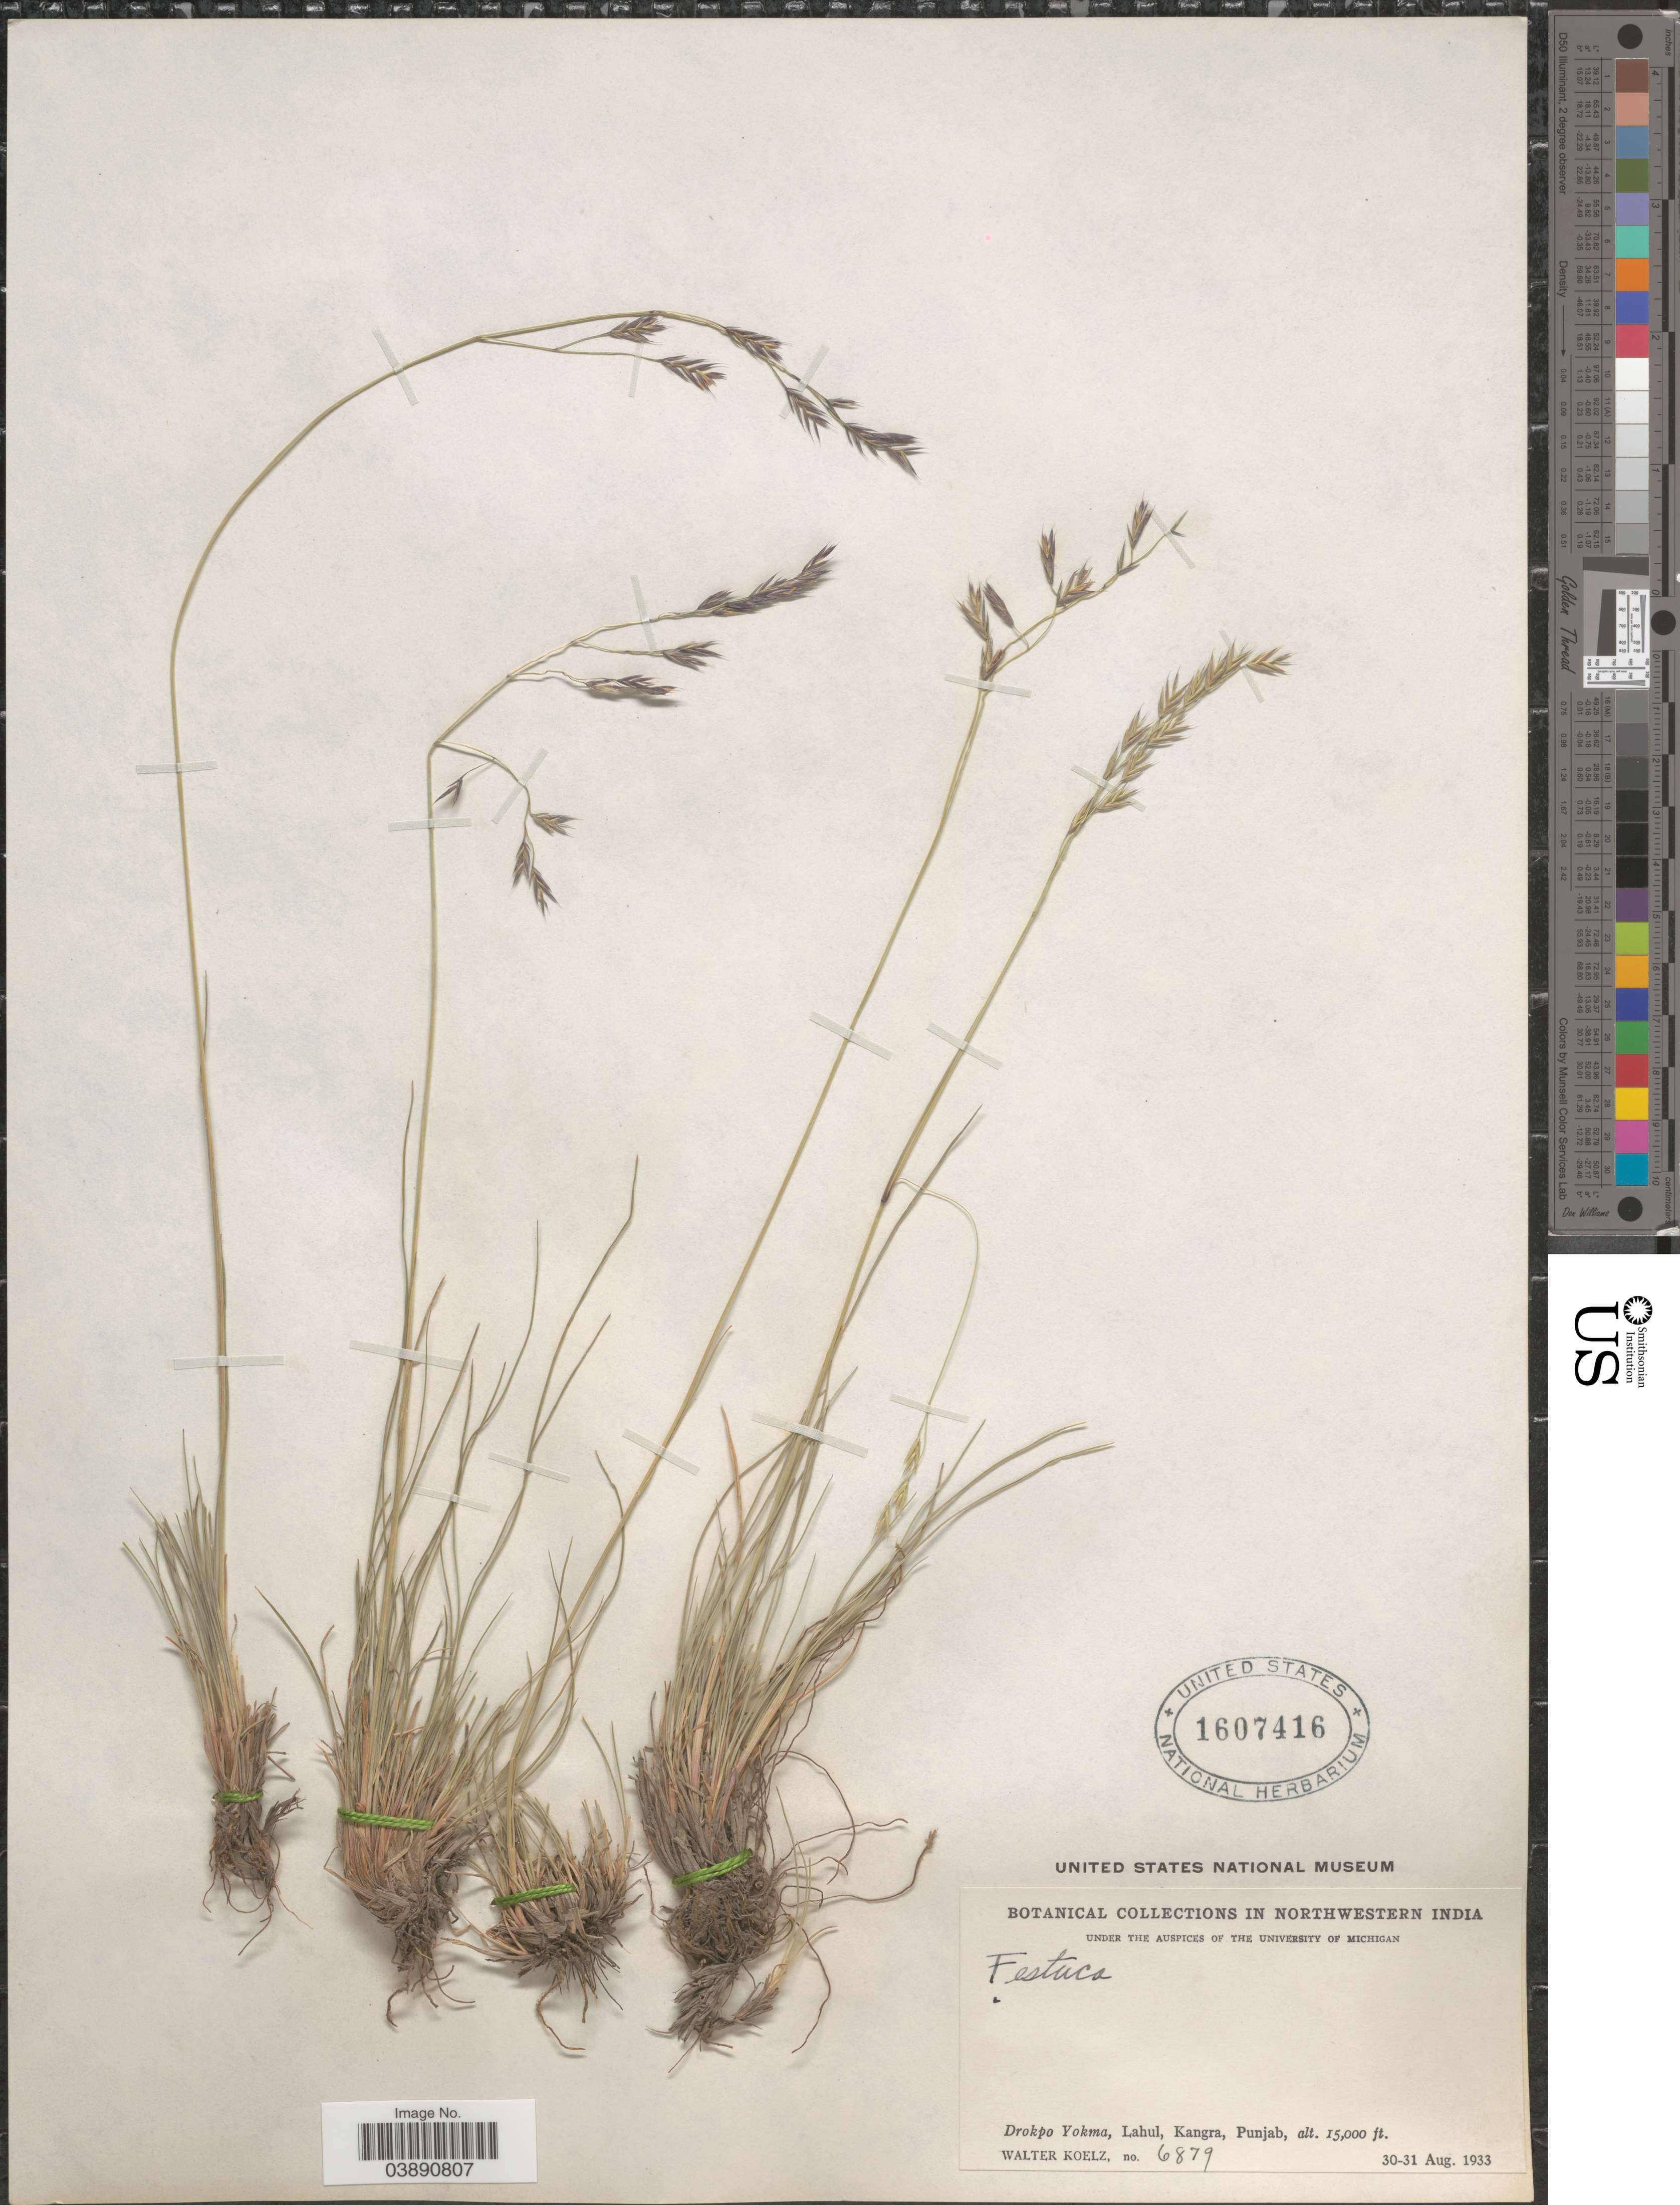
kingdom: Plantae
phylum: Tracheophyta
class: Liliopsida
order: Poales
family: Poaceae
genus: Festuca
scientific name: Festuca cumminsii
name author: Stapf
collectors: W. N. Koelz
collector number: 6879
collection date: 1933-08-30/1933-08-31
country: India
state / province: Punjab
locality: Northwestern India. Drokpo Yokma, Lahul, Kangra, Punjab.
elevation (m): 4572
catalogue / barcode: US 1607416